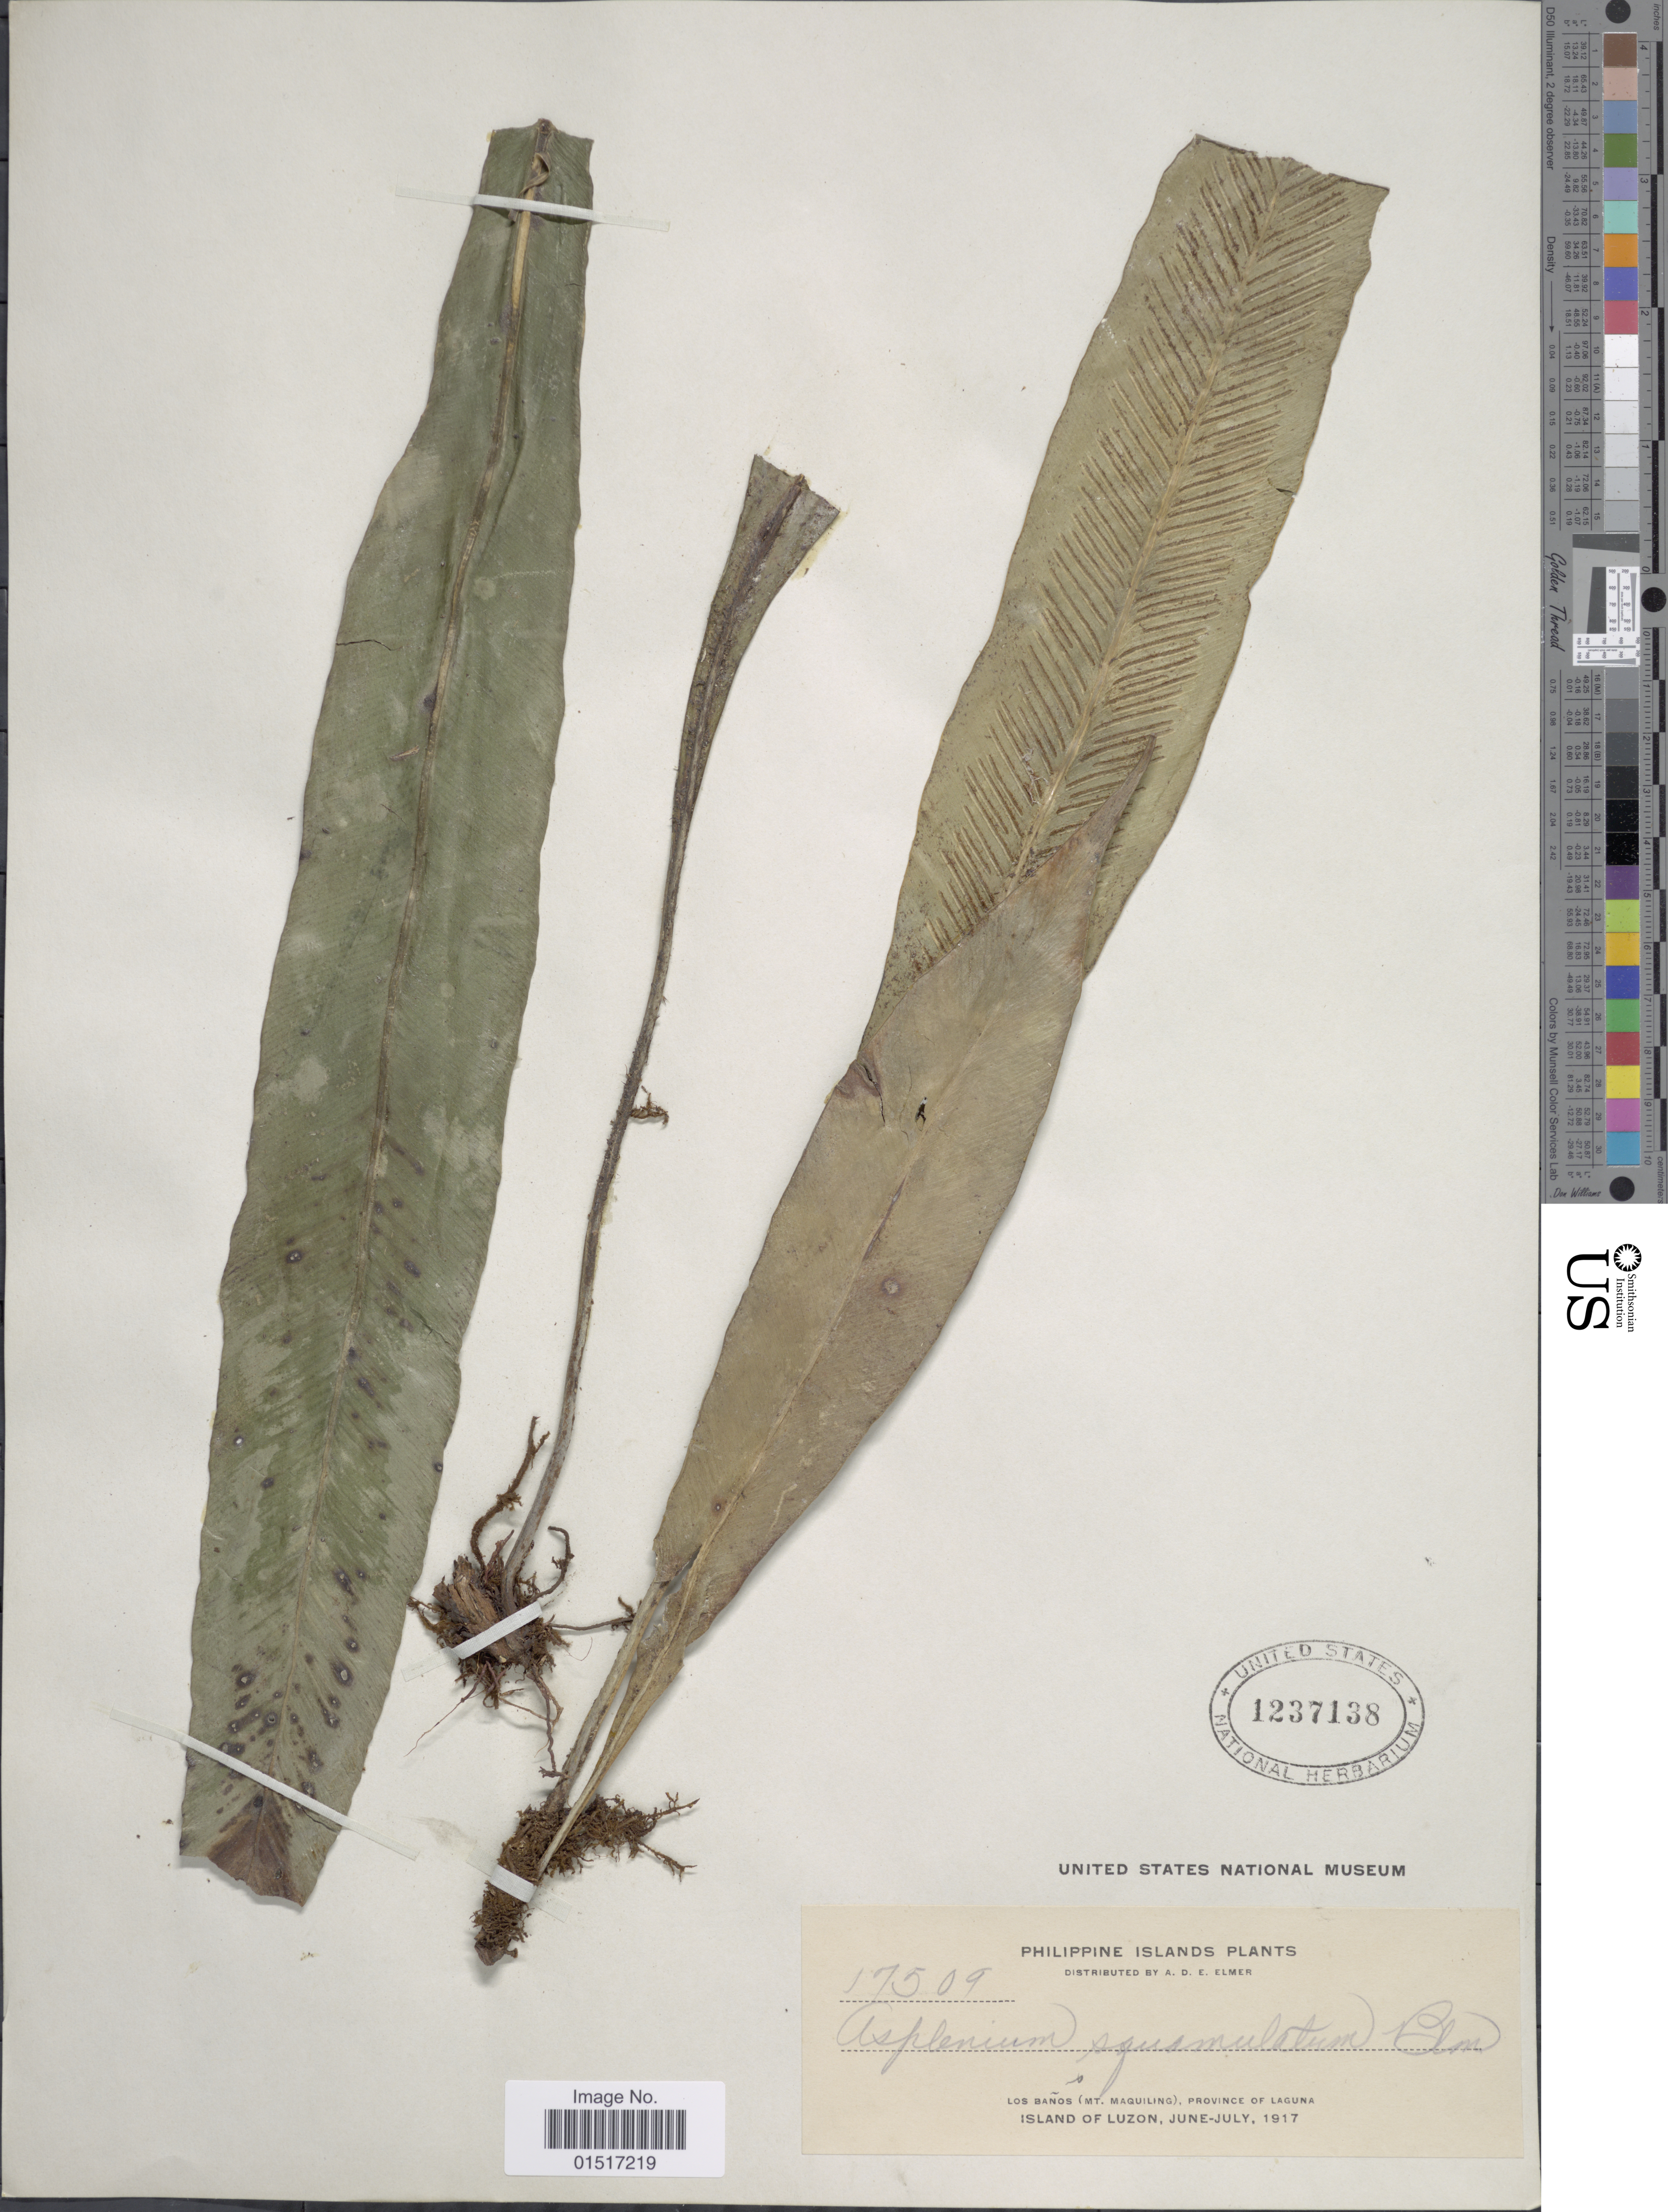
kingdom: Plantae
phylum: Tracheophyta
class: Polypodiopsida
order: Polypodiales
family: Aspleniaceae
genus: Asplenium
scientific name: Asplenium vittiforme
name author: Cav.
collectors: A. D. E. Elmer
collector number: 17509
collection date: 1917-06/1917-07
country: Philippines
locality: Los Baños (Mt. Maquiling), Province of Laguna. Island of Luzon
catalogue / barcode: US 1237138